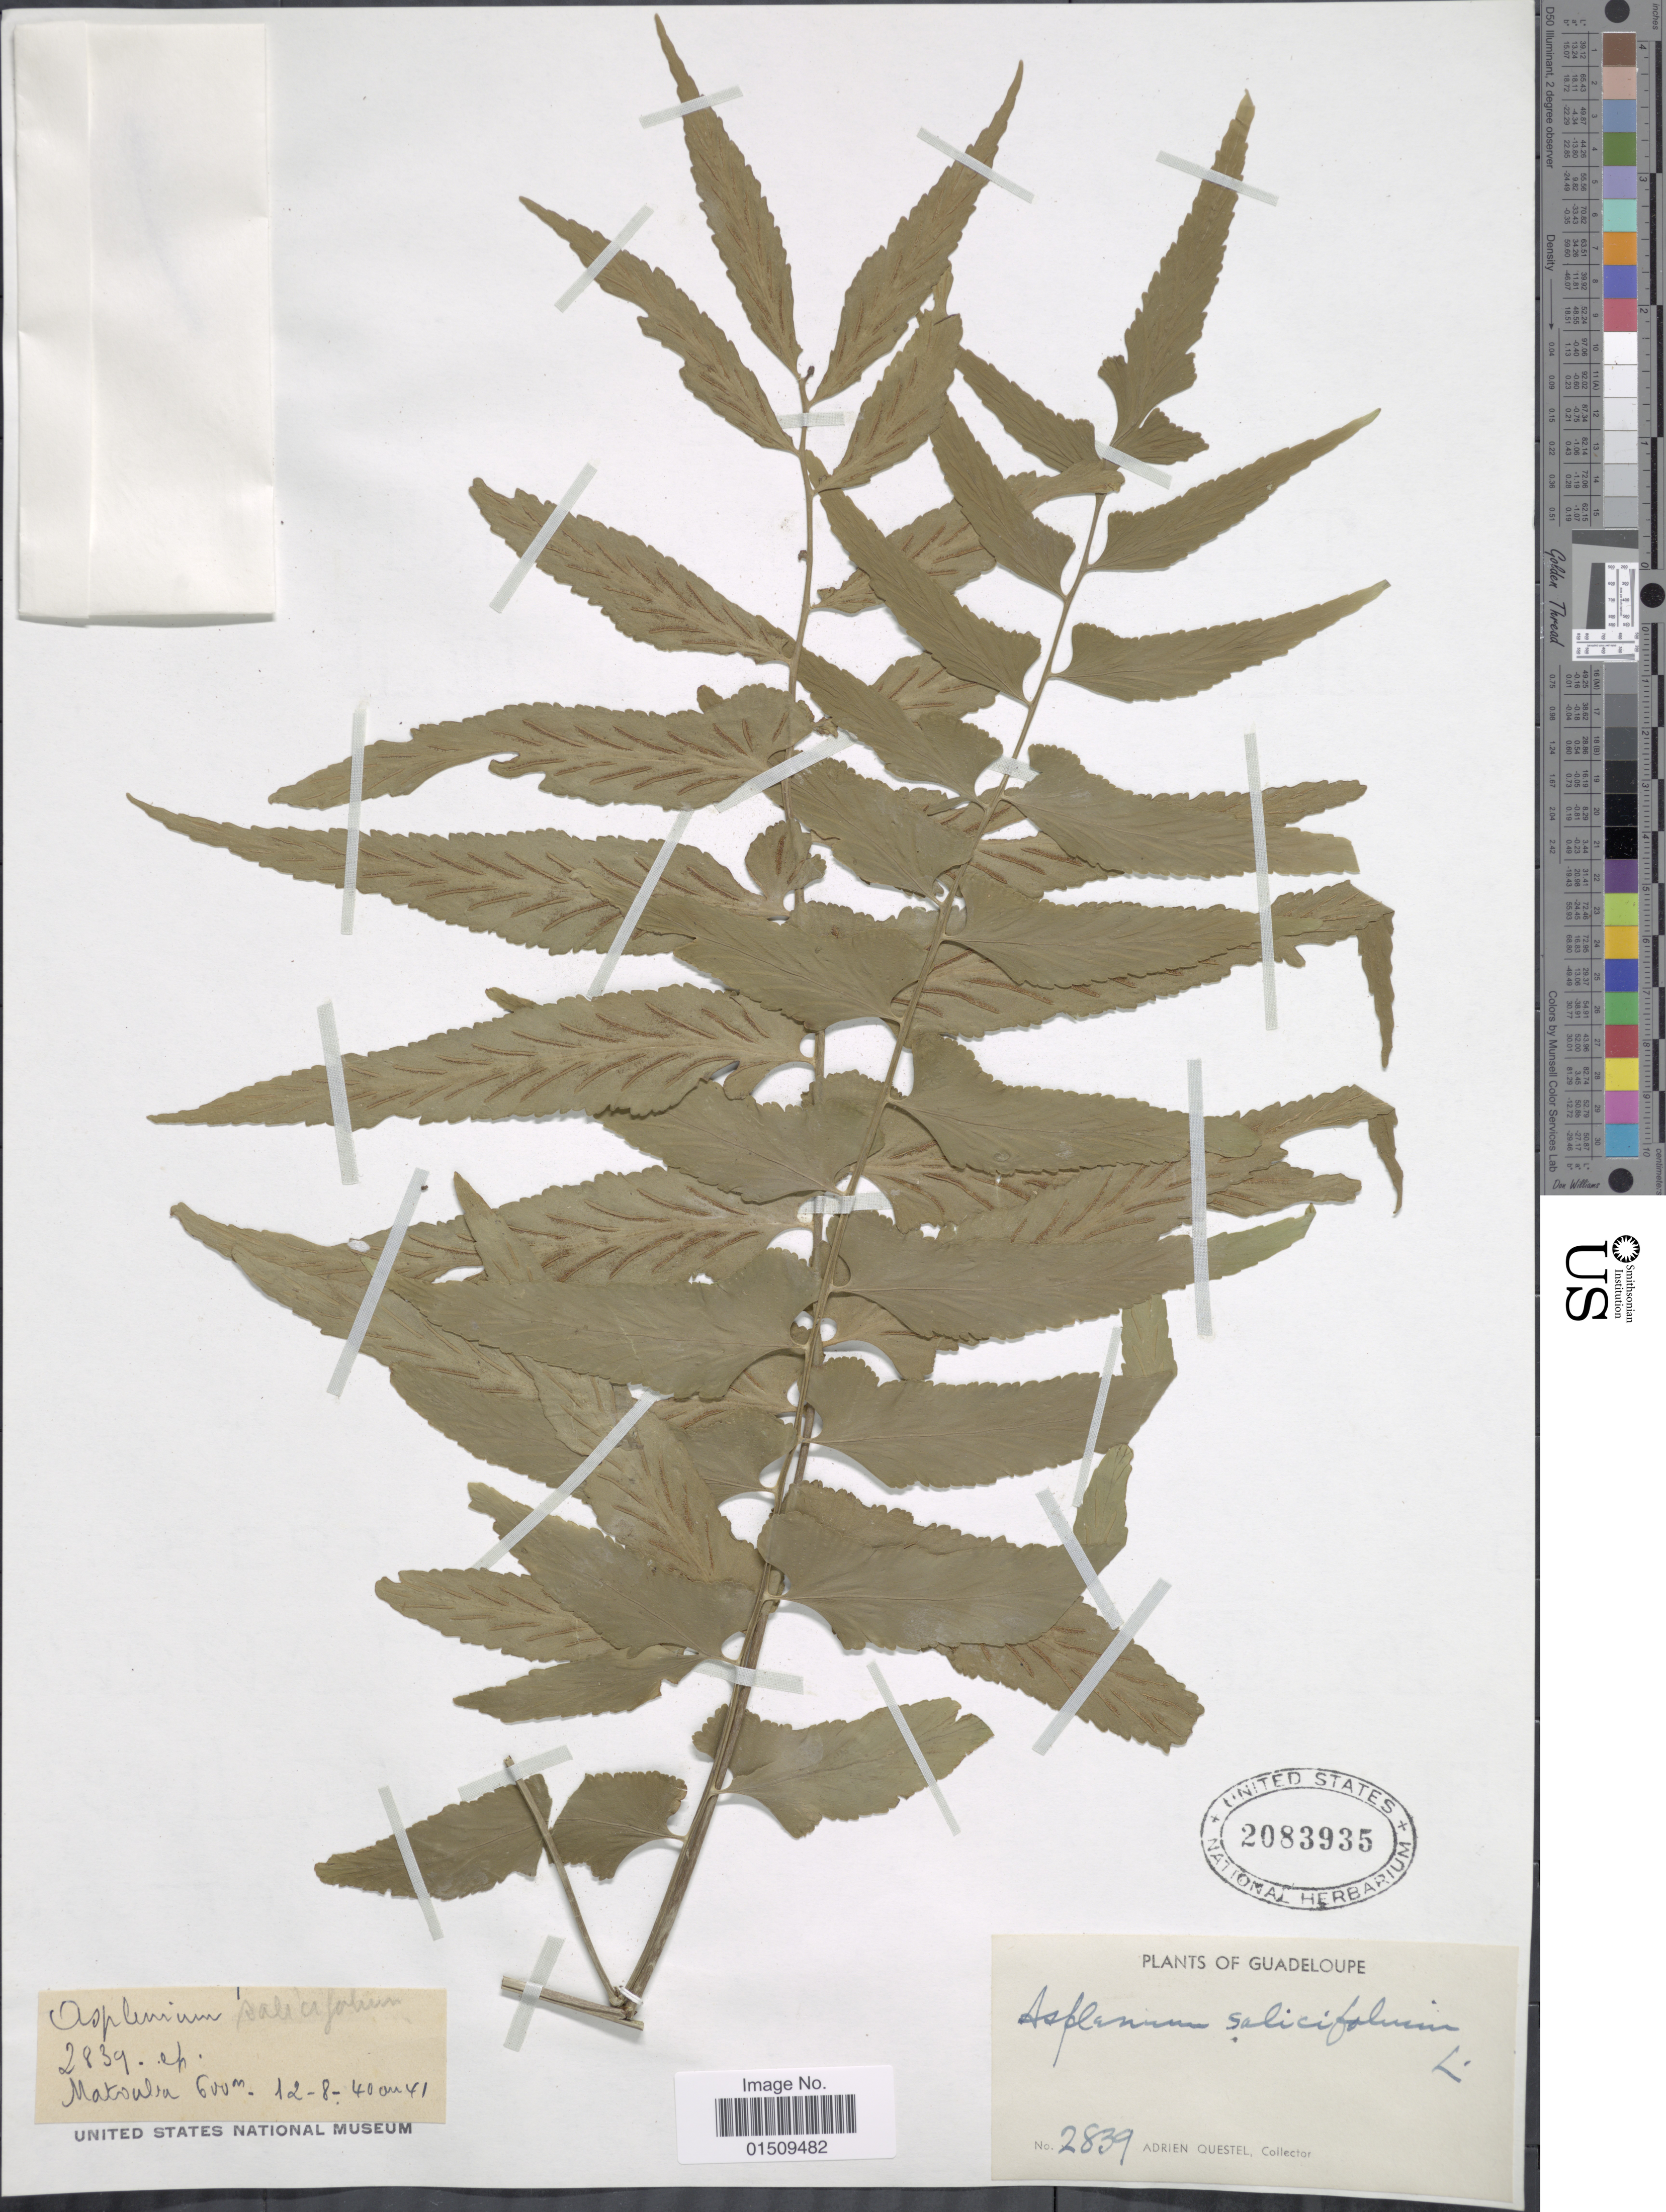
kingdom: Plantae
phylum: Tracheophyta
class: Polypodiopsida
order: Polypodiales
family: Aspleniaceae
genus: Asplenium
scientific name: Asplenium salicifolium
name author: L.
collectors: A. Questel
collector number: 2839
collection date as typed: Transcribed d/m/y: 12/8/40 to 12/8/41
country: Guadeloupe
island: Leeward Is.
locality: Matouba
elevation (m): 600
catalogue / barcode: US 2083935